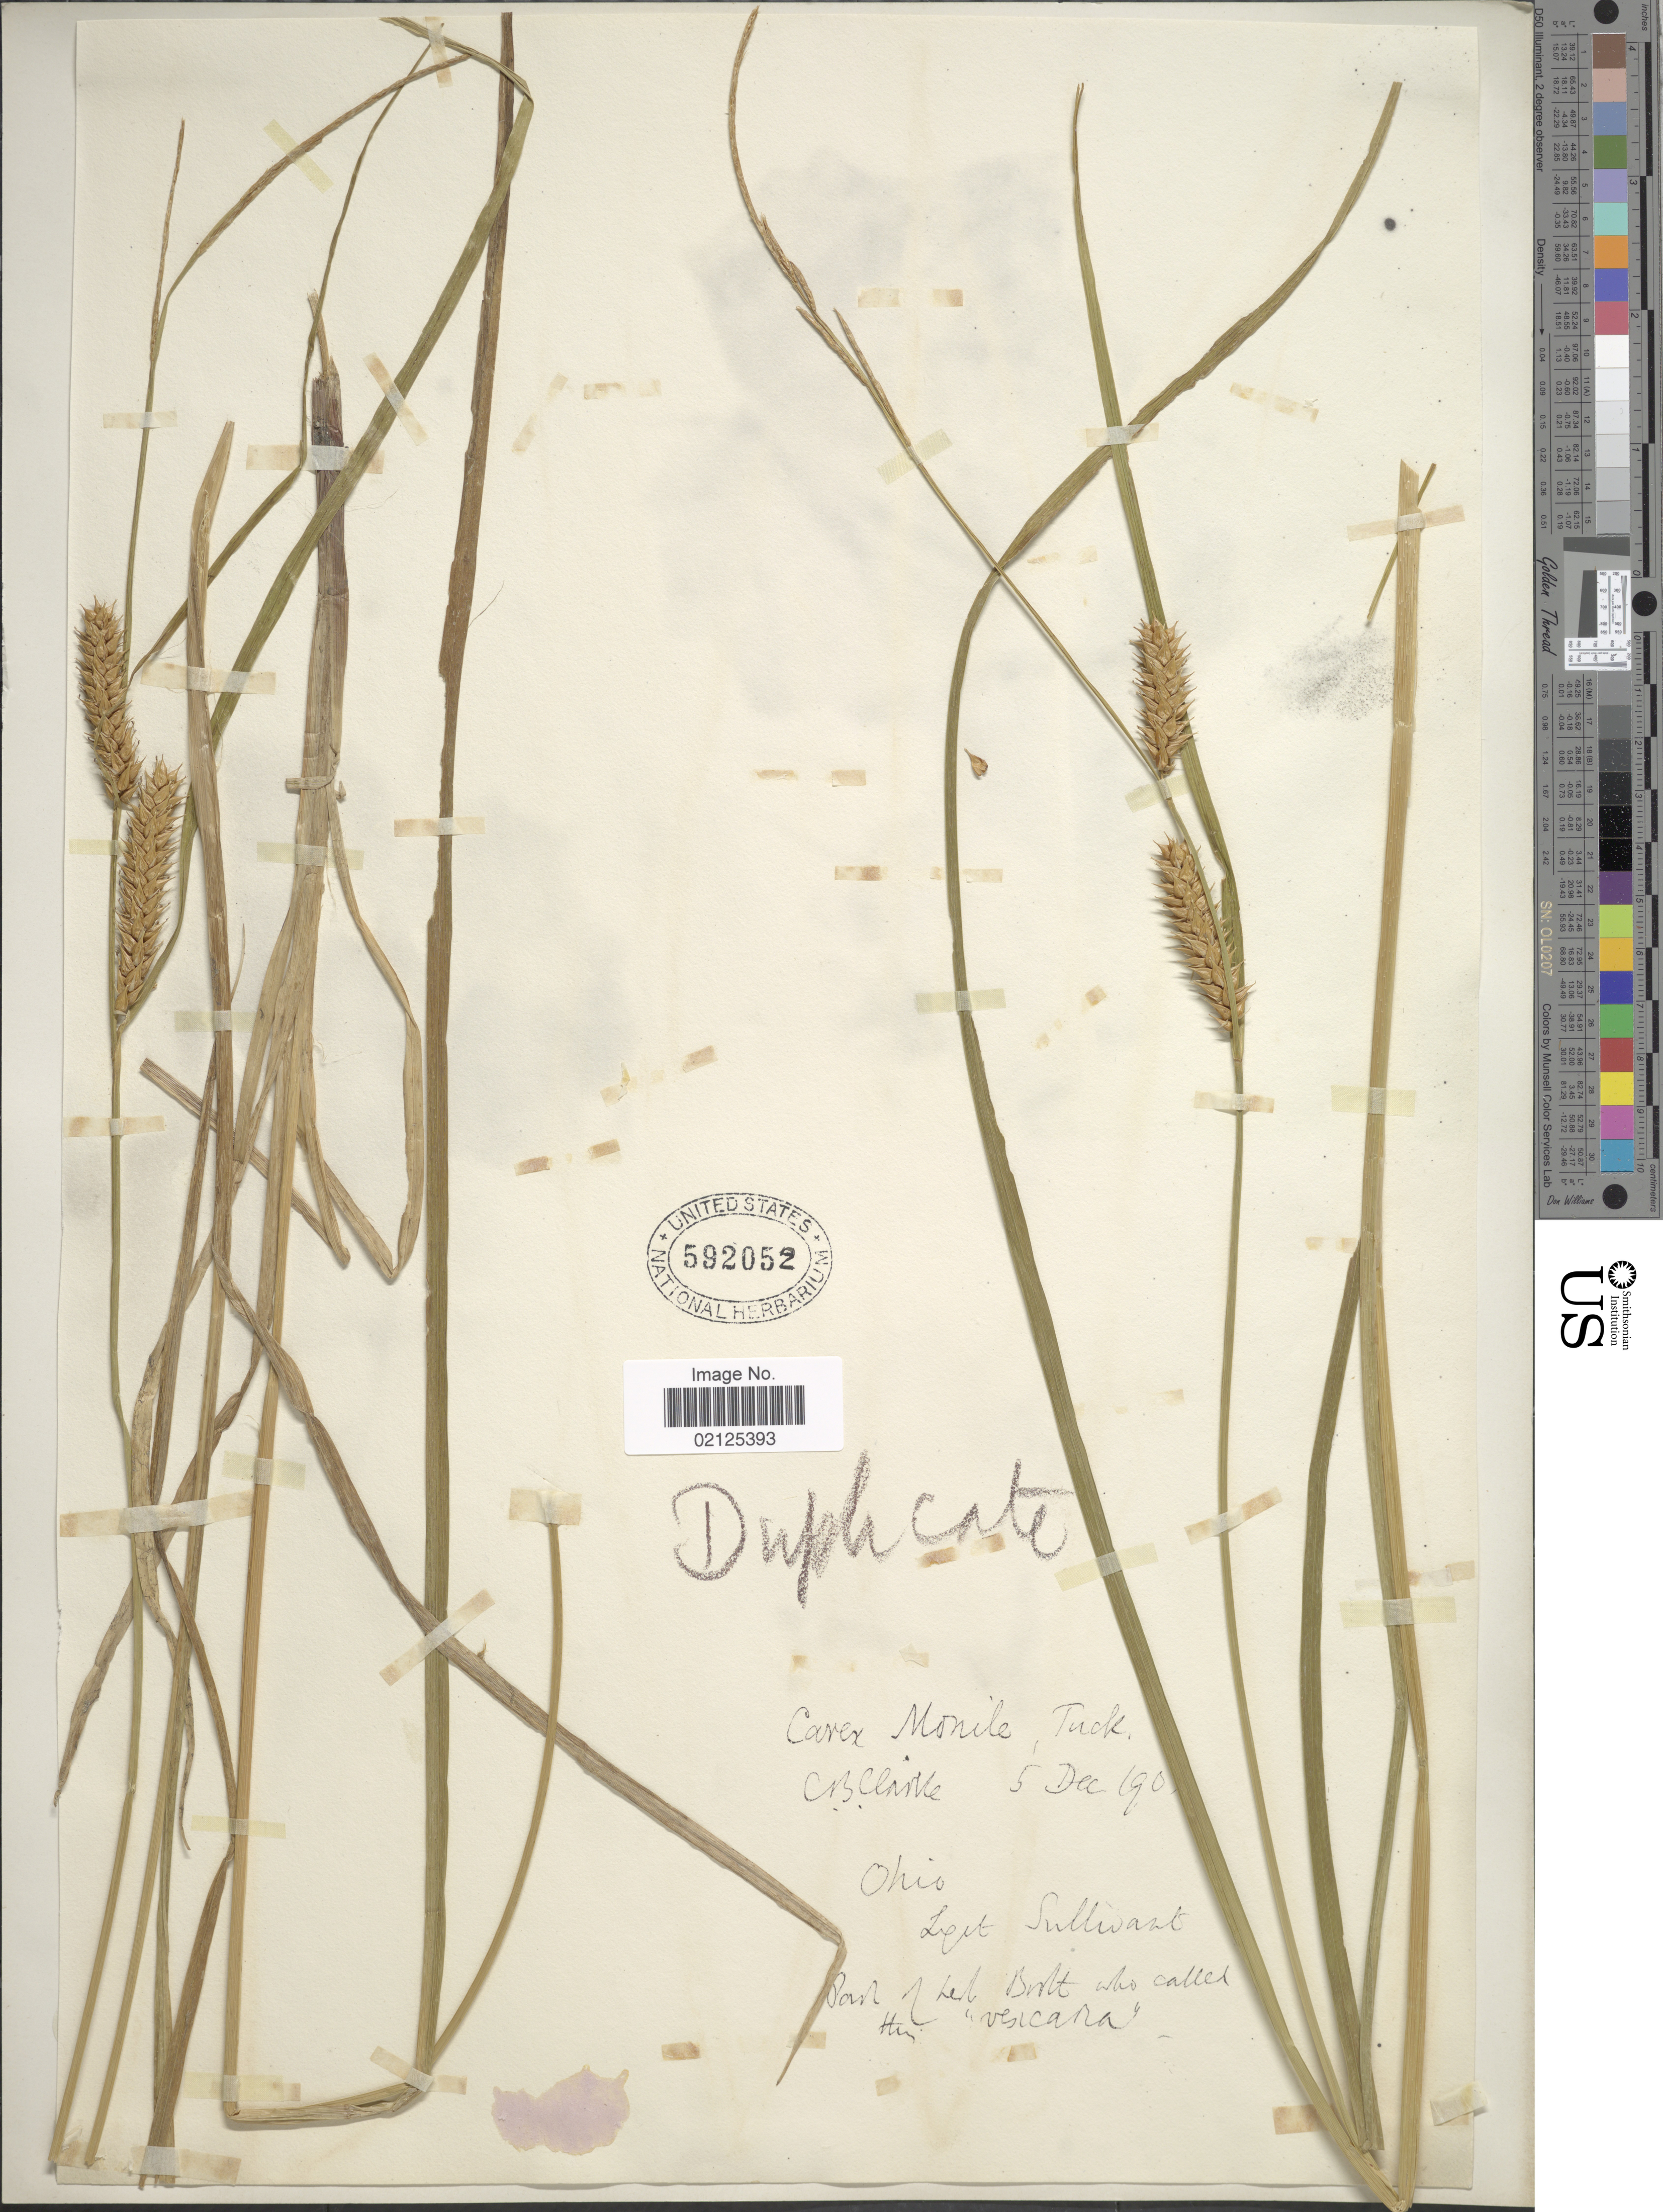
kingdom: Plantae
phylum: Tracheophyta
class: Liliopsida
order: Poales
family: Cyperaceae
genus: Carex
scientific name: Carex vesicaria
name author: L.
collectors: Sullivant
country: United States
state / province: Ohio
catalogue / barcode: US 592052